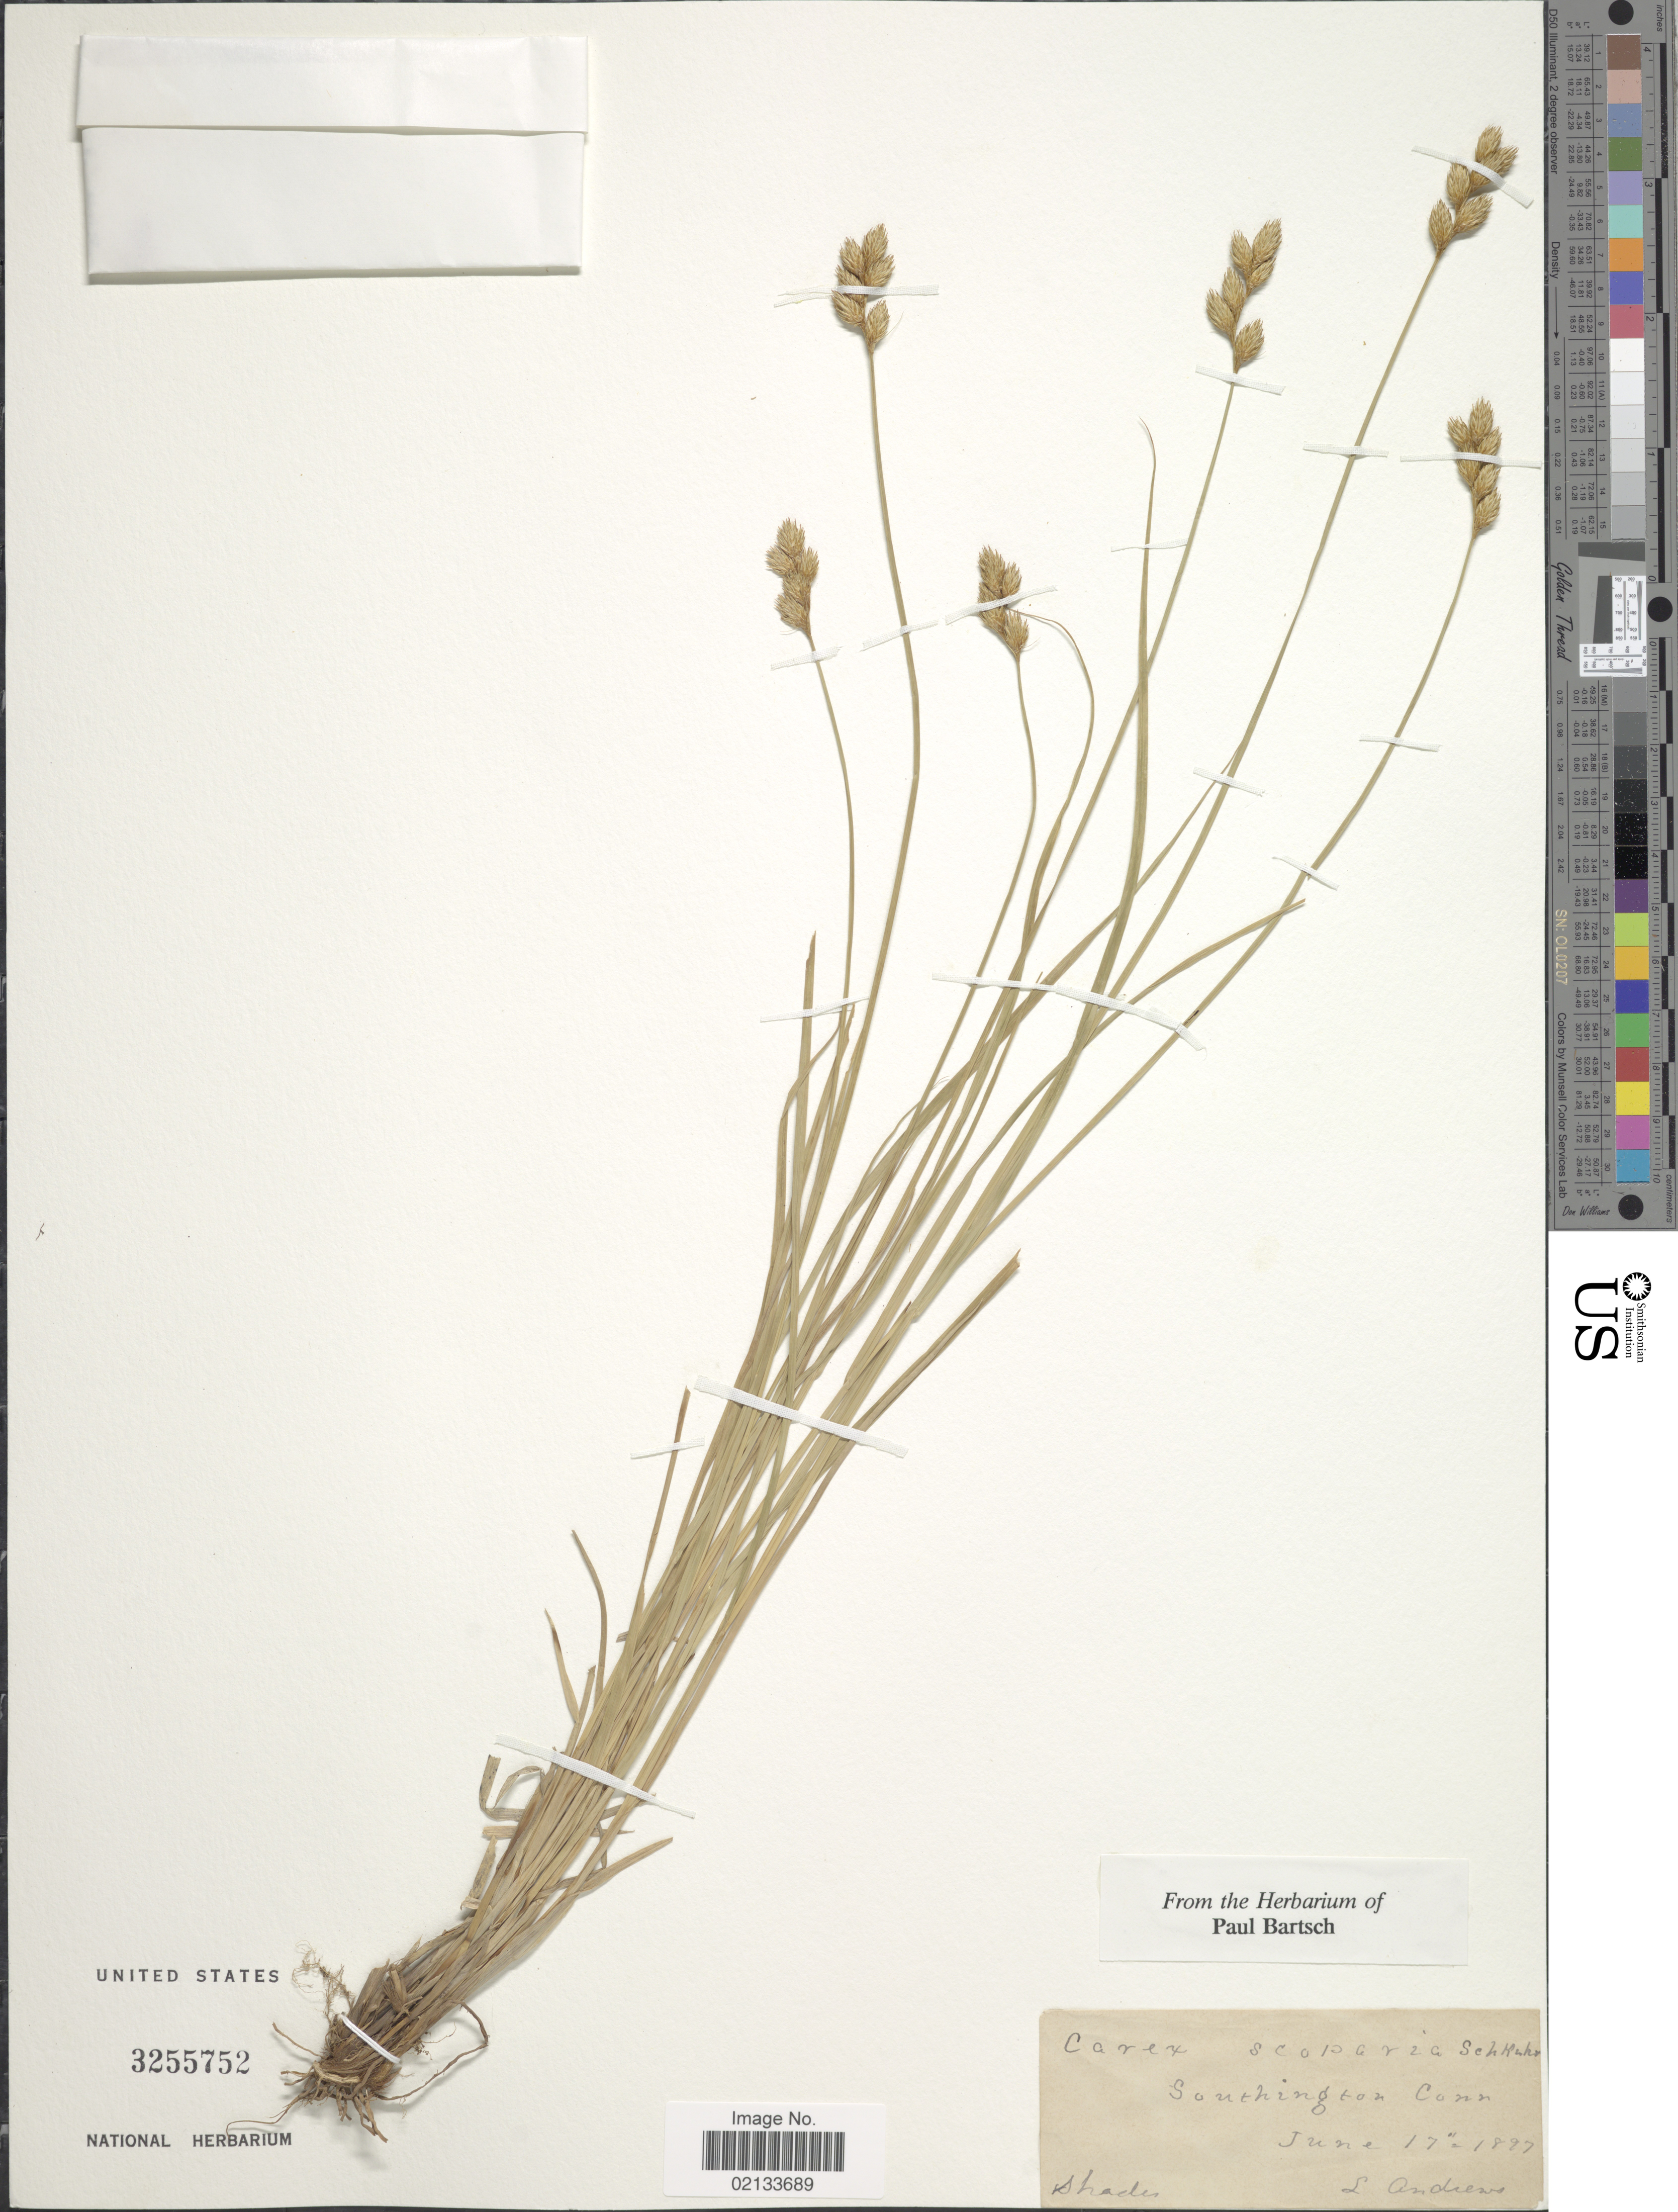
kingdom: Plantae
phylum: Tracheophyta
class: Liliopsida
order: Poales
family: Cyperaceae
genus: Carex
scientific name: Carex scoparia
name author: Schkuhr ex Willd.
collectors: L. Andrews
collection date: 1897-06-17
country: United States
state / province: Connecticut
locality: Southington, shades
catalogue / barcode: US 3255752